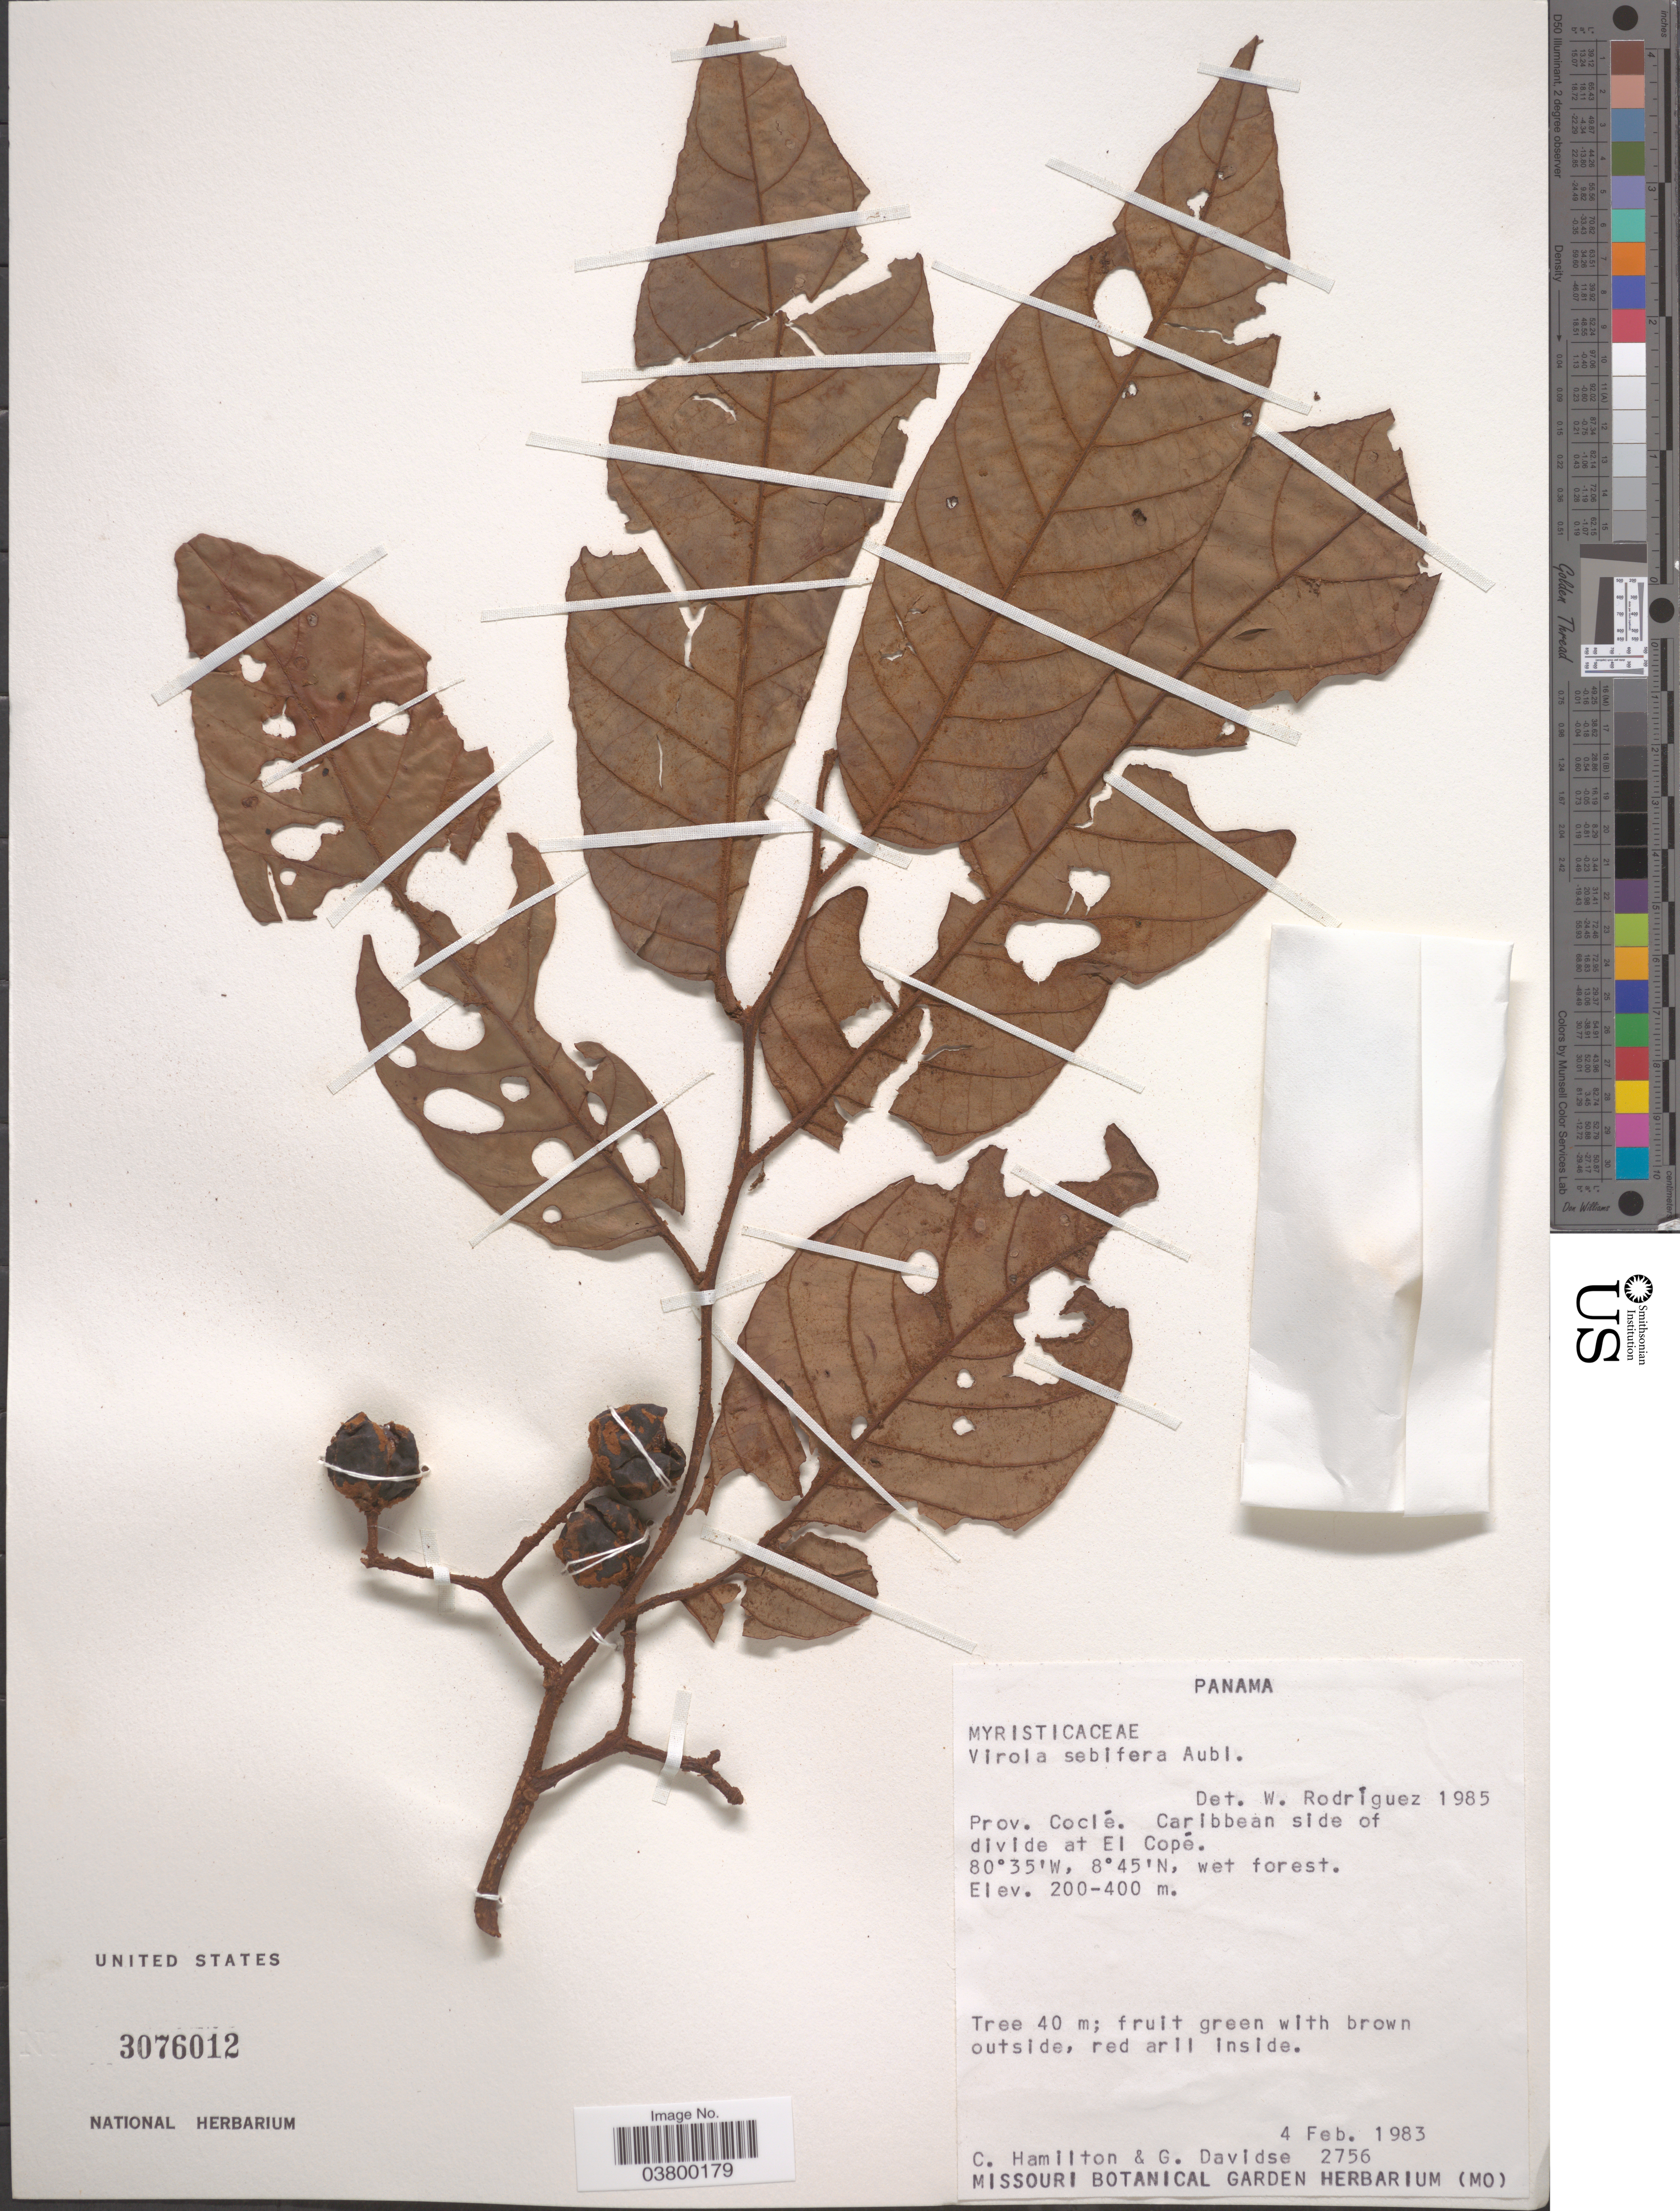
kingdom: Plantae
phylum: Tracheophyta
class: Magnoliopsida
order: Magnoliales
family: Myristicaceae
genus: Virola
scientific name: Virola sebifera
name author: Aubl.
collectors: C. Hamilton & G. Davidse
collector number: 2756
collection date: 1983-02-04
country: Panama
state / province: Cocle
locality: Caribbean side of divide at El Copé.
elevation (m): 200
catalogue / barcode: US 3076012